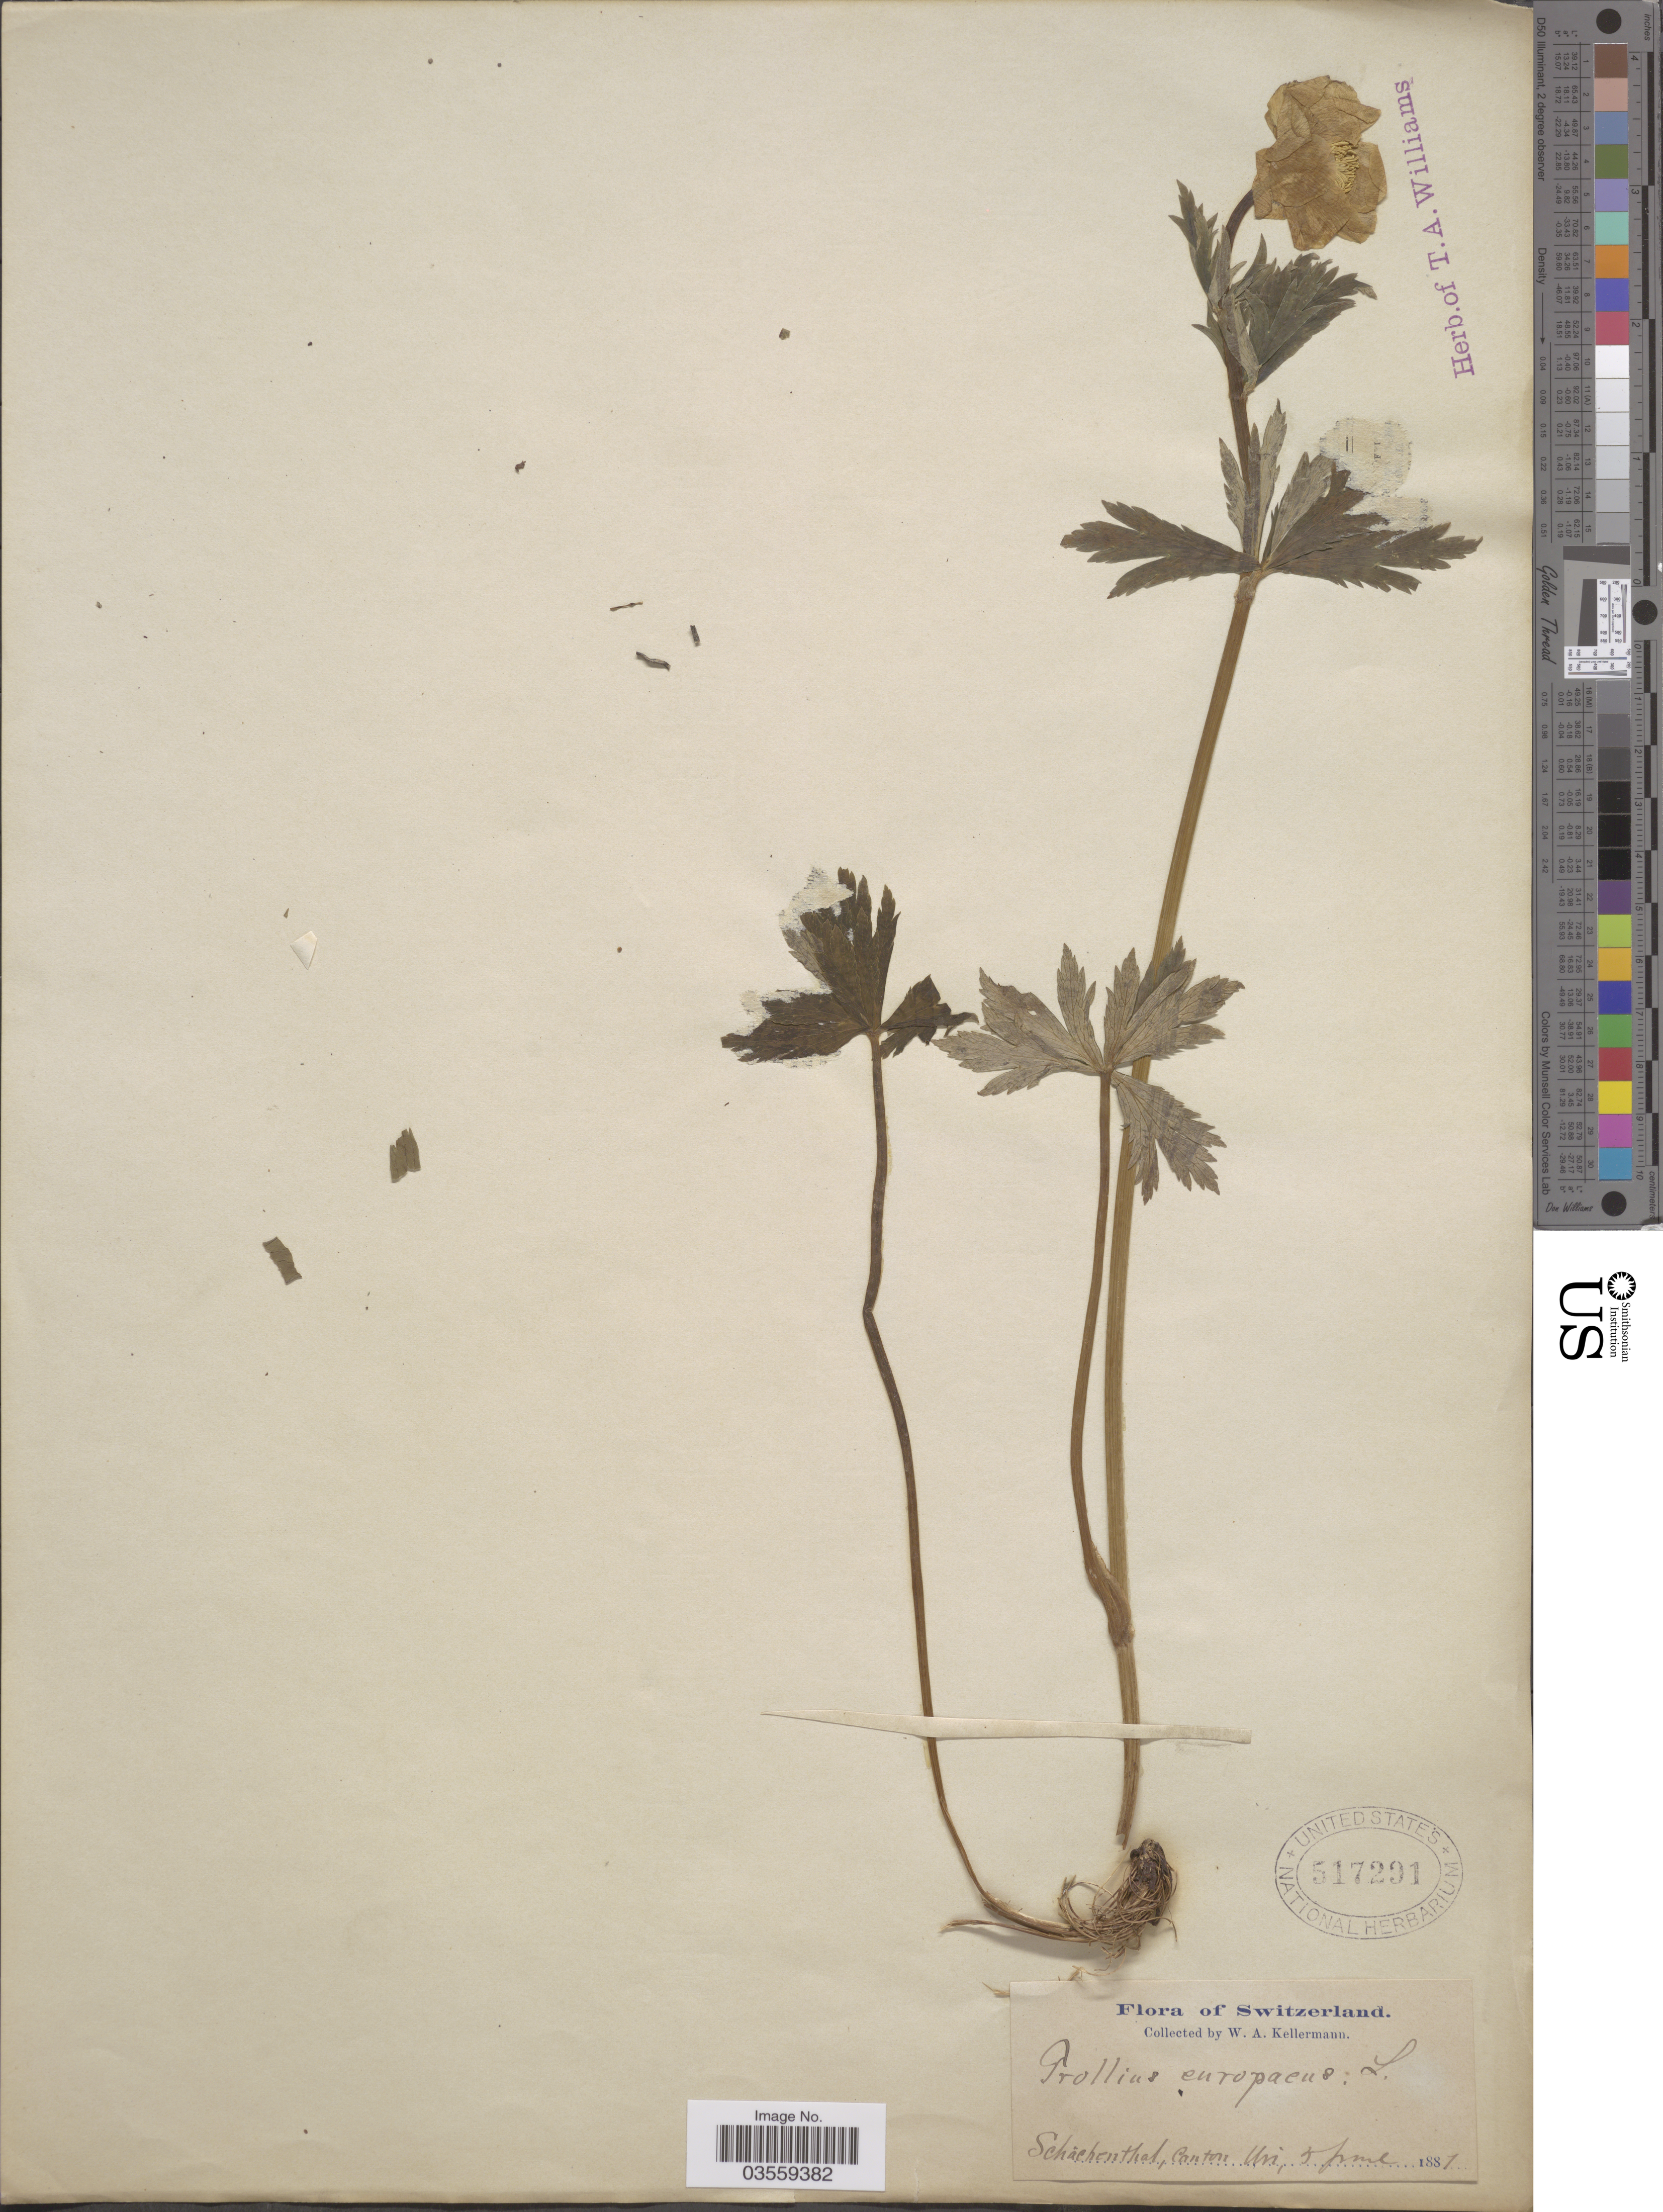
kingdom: Plantae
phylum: Tracheophyta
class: Magnoliopsida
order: Ranunculales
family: Ranunculaceae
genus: Trollius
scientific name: Trollius europaeus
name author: L.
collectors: W. Kellerman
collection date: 1887-06-05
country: Switzerland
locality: Scháchenthal, Canton Uri.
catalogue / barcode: US 517291